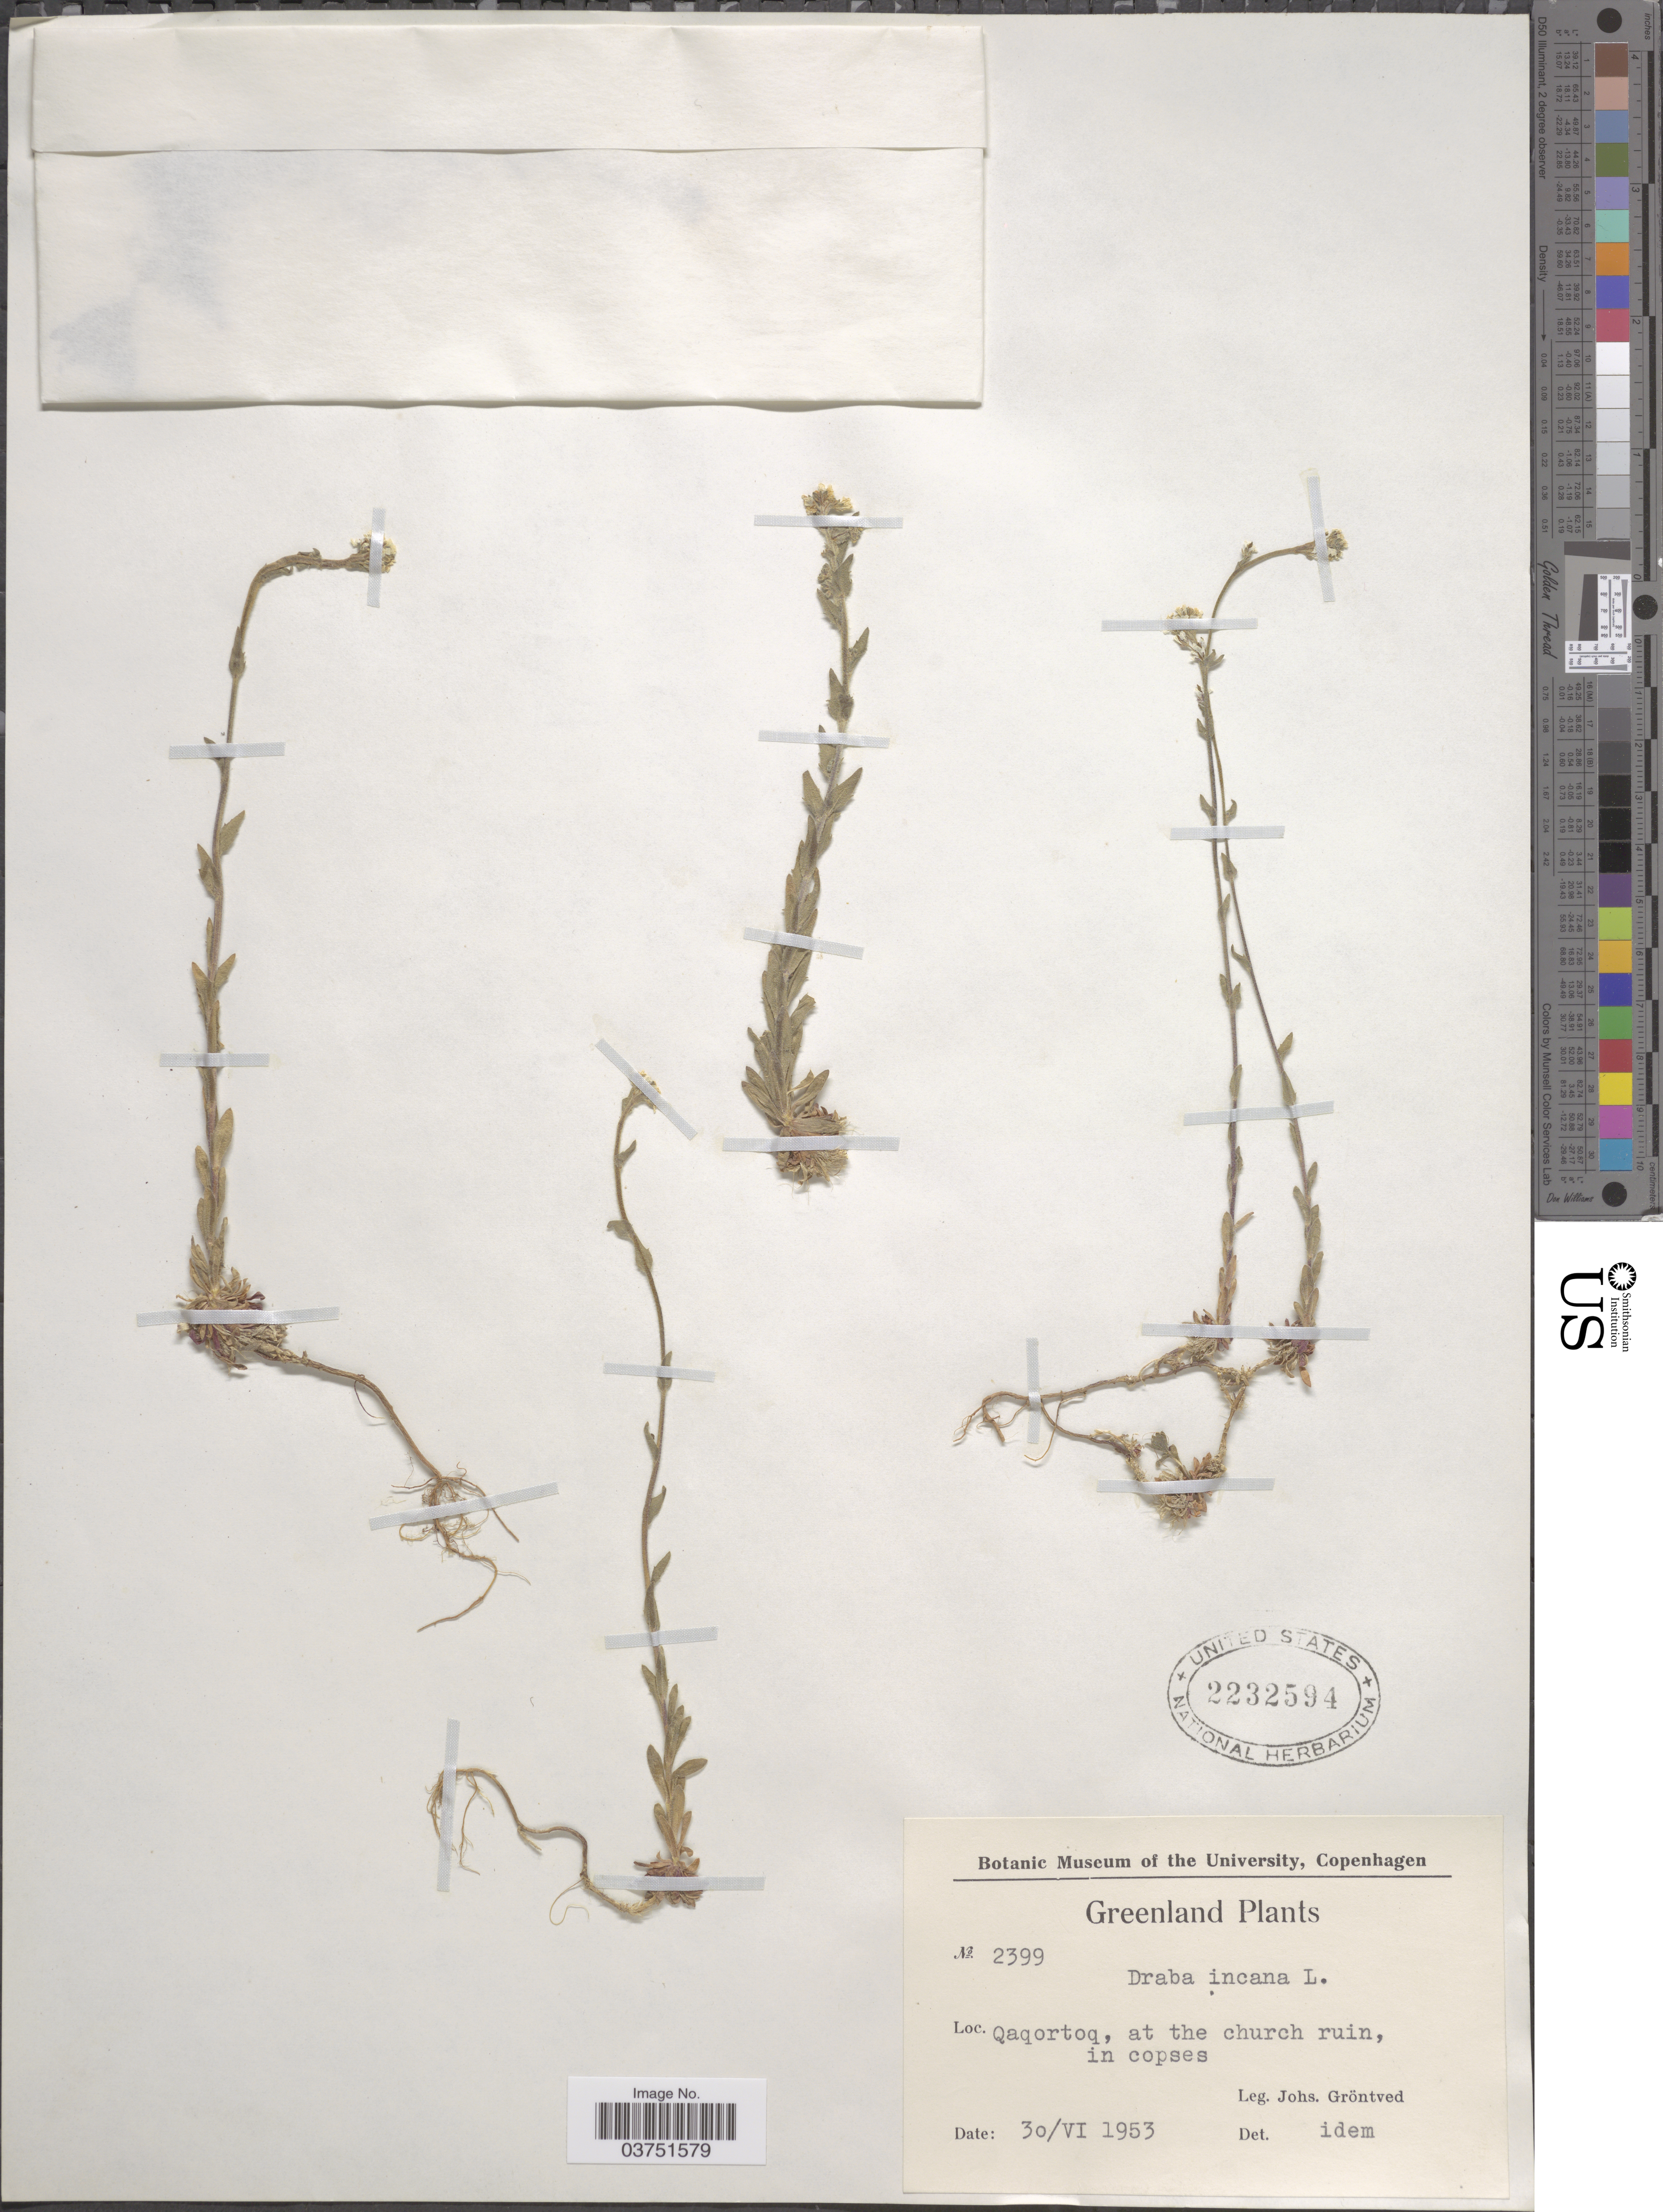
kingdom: Plantae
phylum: Tracheophyta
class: Magnoliopsida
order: Brassicales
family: Brassicaceae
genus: Draba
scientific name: Draba incana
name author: L.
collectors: J. Gröntved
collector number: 2399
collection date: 1953-06-30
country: Greenland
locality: Qaqortoq, at the church ruin, in copses.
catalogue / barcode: US 2232594